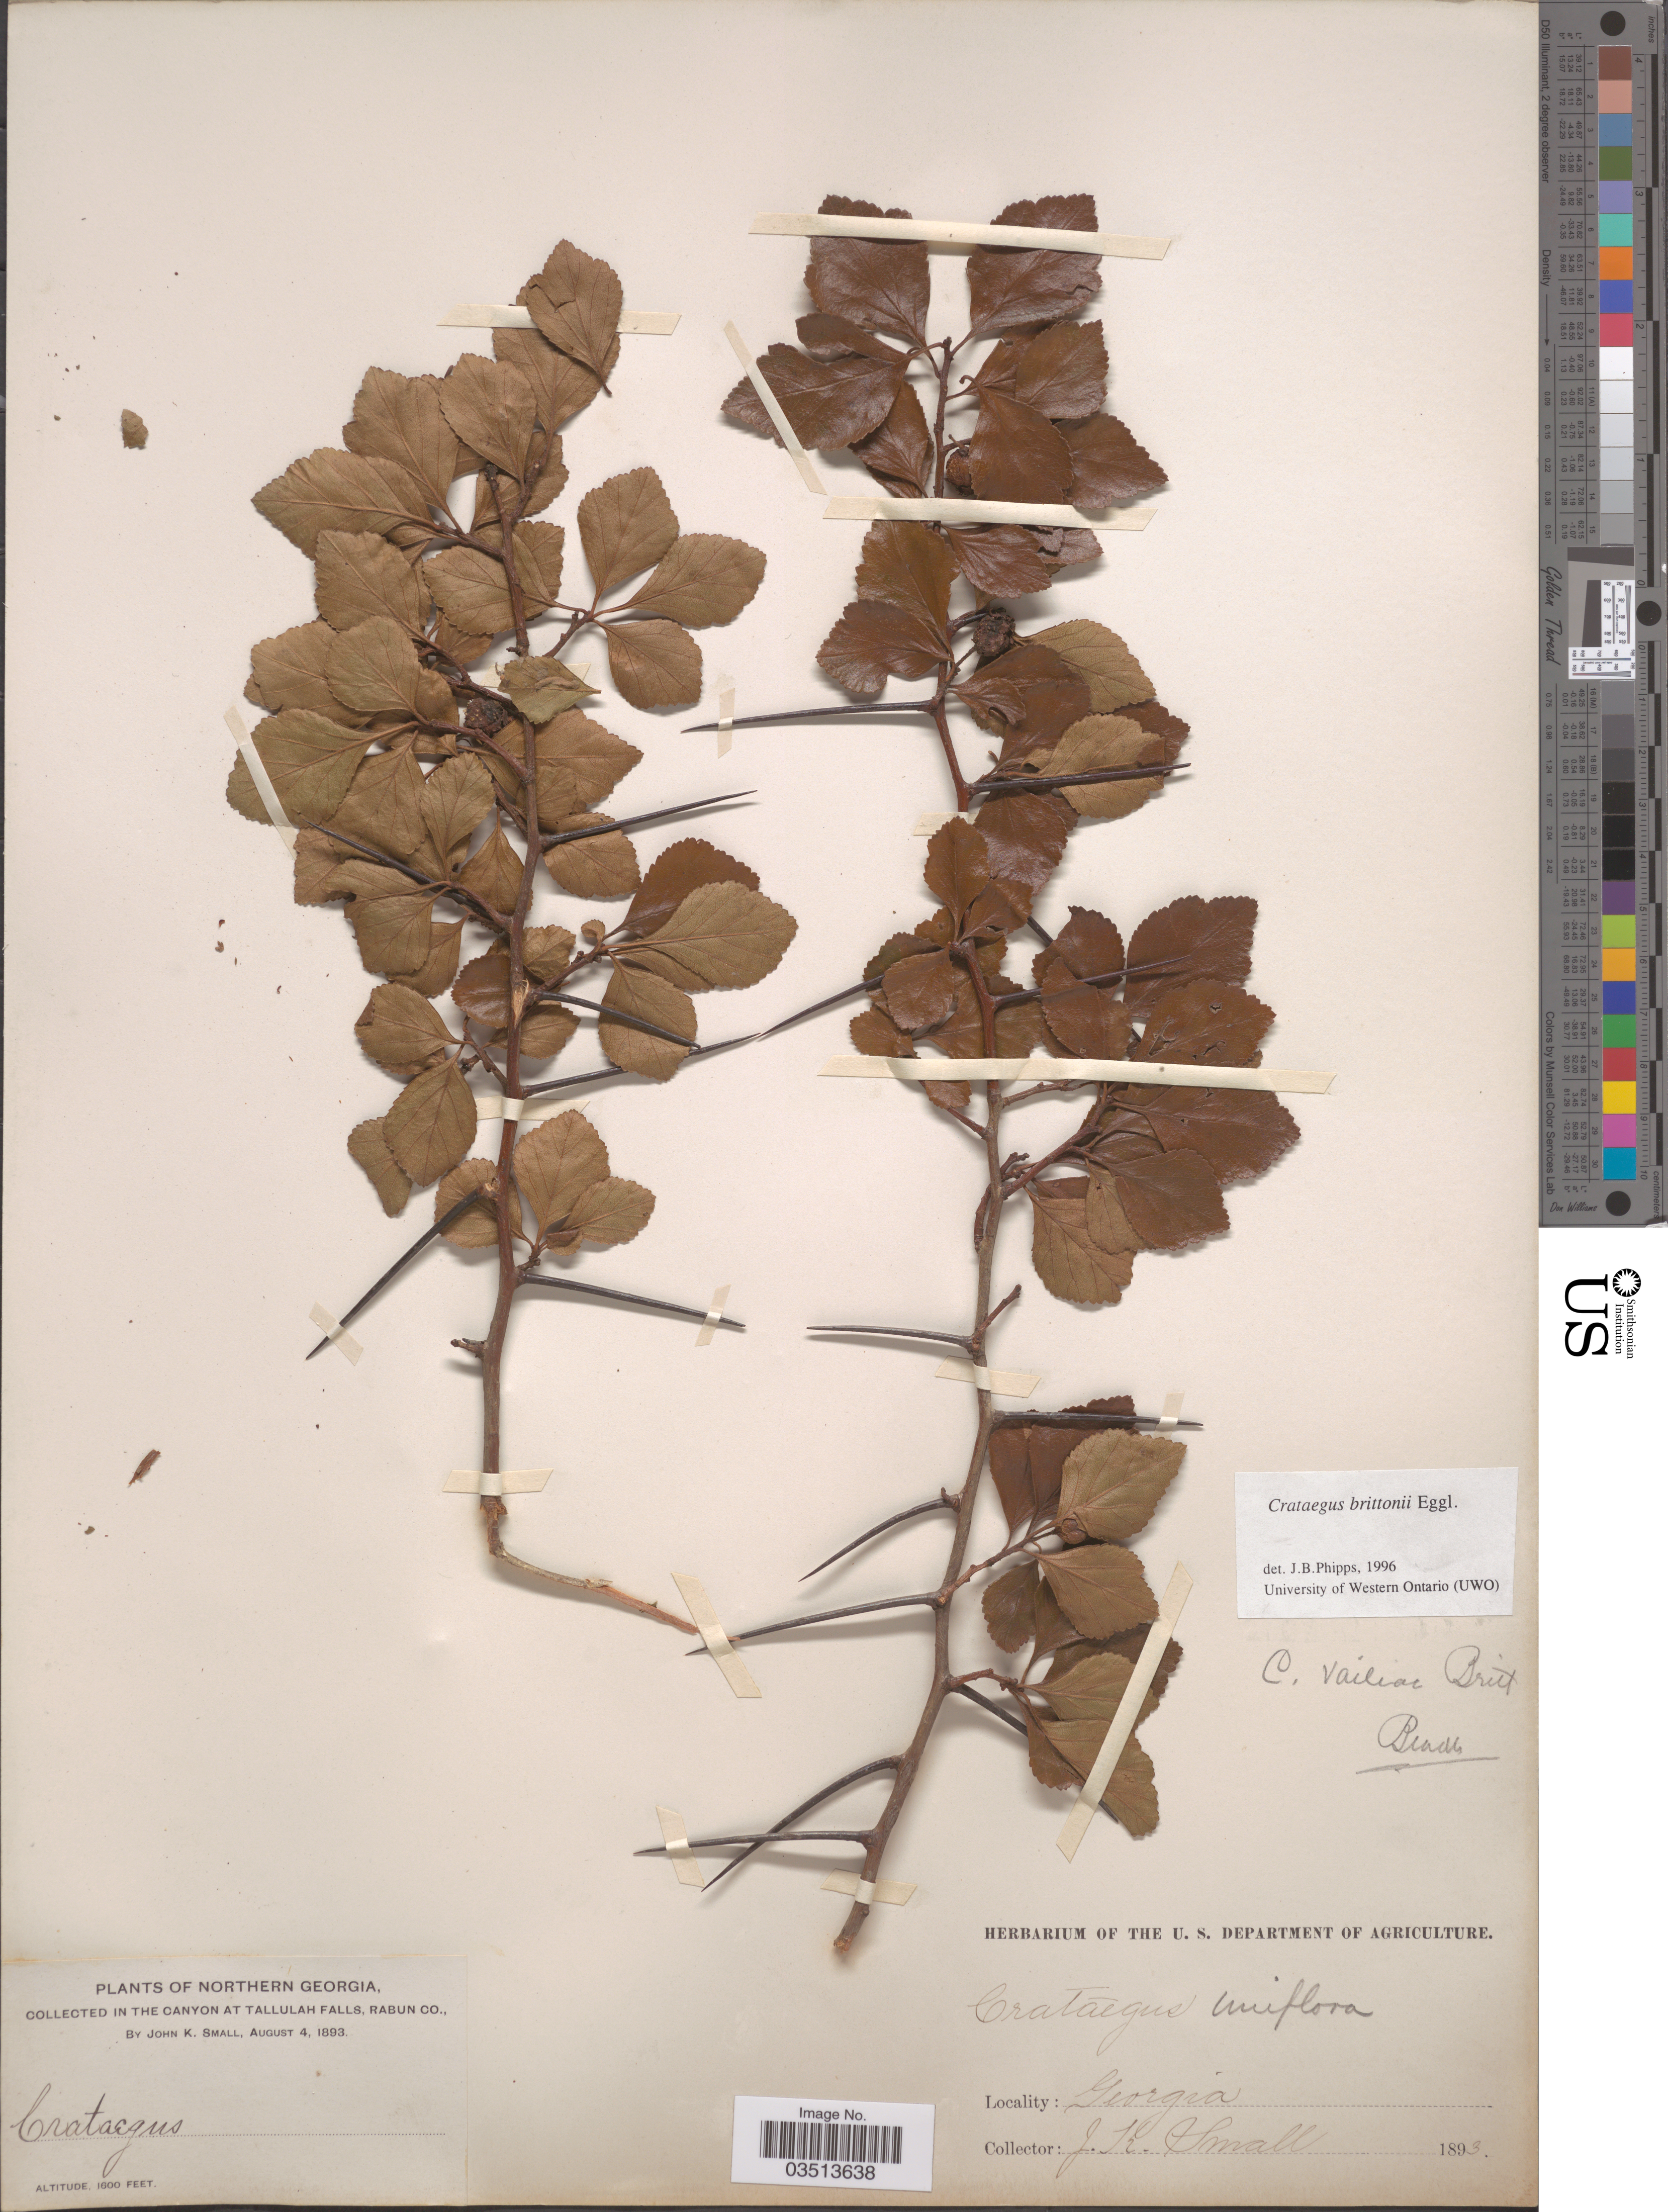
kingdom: Plantae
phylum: Tracheophyta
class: Magnoliopsida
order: Rosales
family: Rosaceae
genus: Crataegus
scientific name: Crataegus brittonii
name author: Eggl.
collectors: J. K. Small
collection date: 1893-08-04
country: United States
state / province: Georgia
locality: Northern Georgia. In the Canyon at Tallulah Falls, Rabun Co.